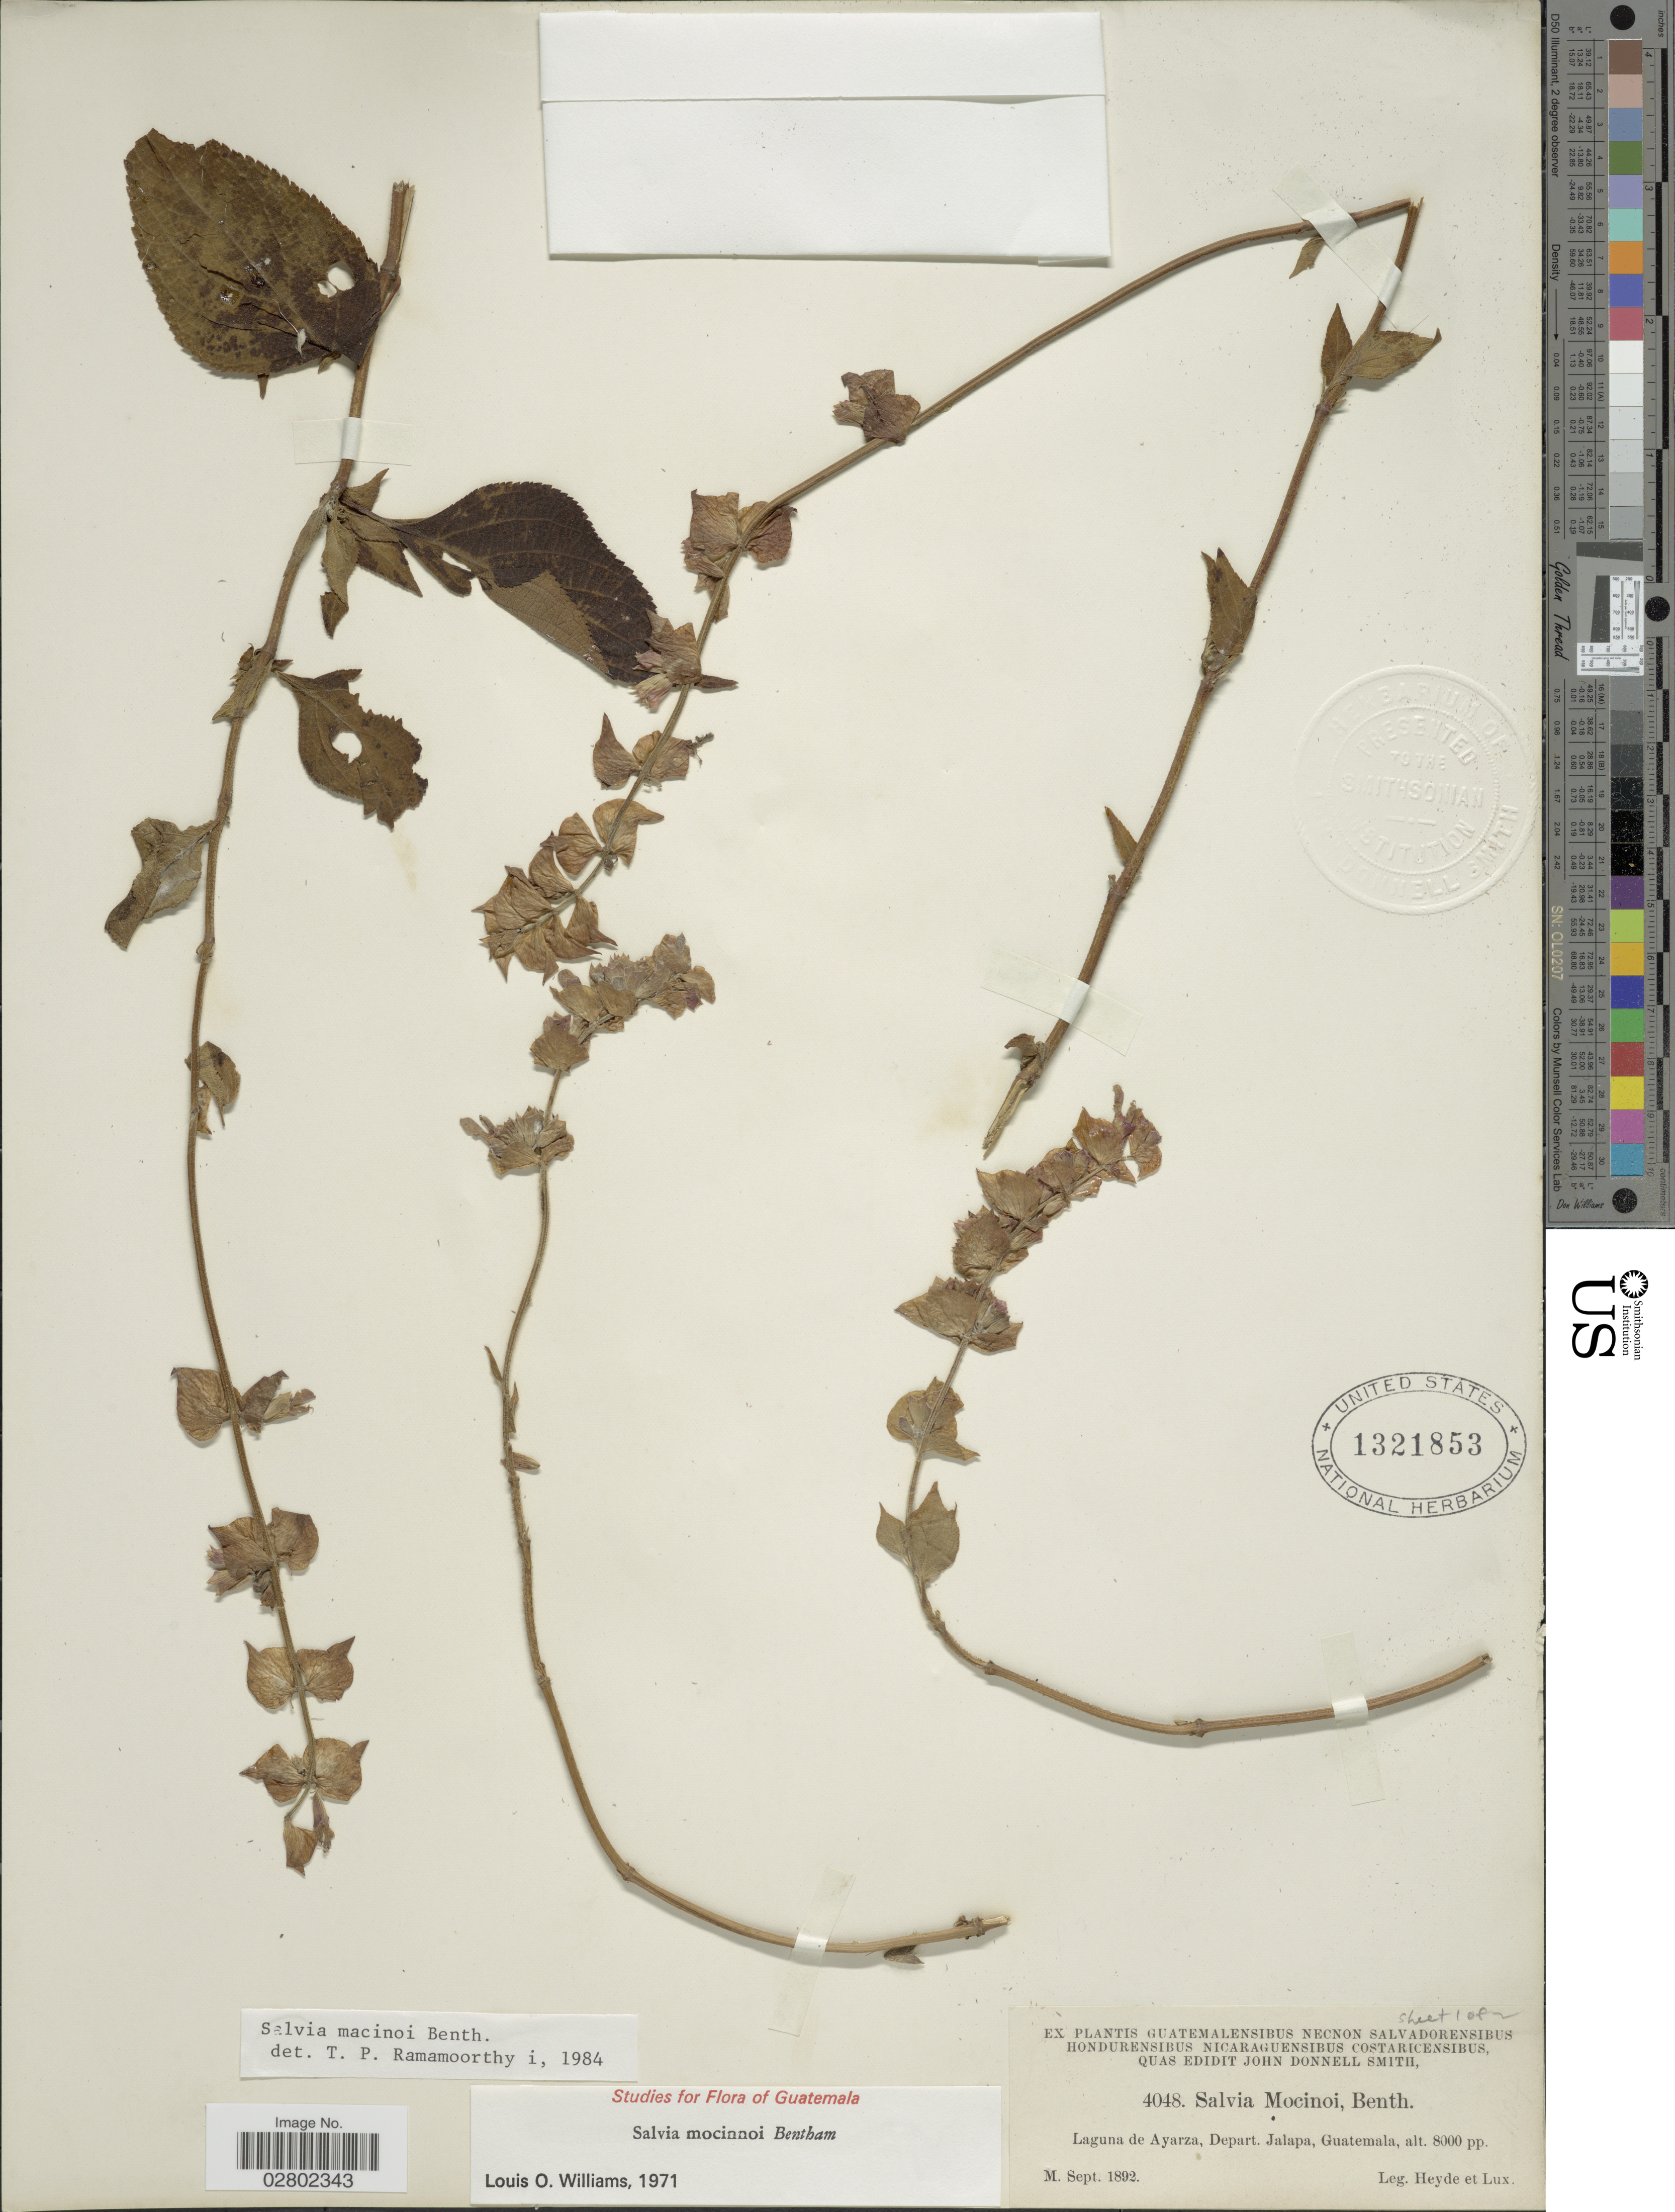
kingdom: Plantae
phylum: Tracheophyta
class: Magnoliopsida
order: Lamiales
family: Lamiaceae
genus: Salvia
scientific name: Salvia mocinoi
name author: Benth.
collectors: Heyde & Lux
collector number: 4048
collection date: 1892-09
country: Guatemala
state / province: Jalapa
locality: Laguna de Ayarza, Depart. Jalapa.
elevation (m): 2438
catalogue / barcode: US 1321853